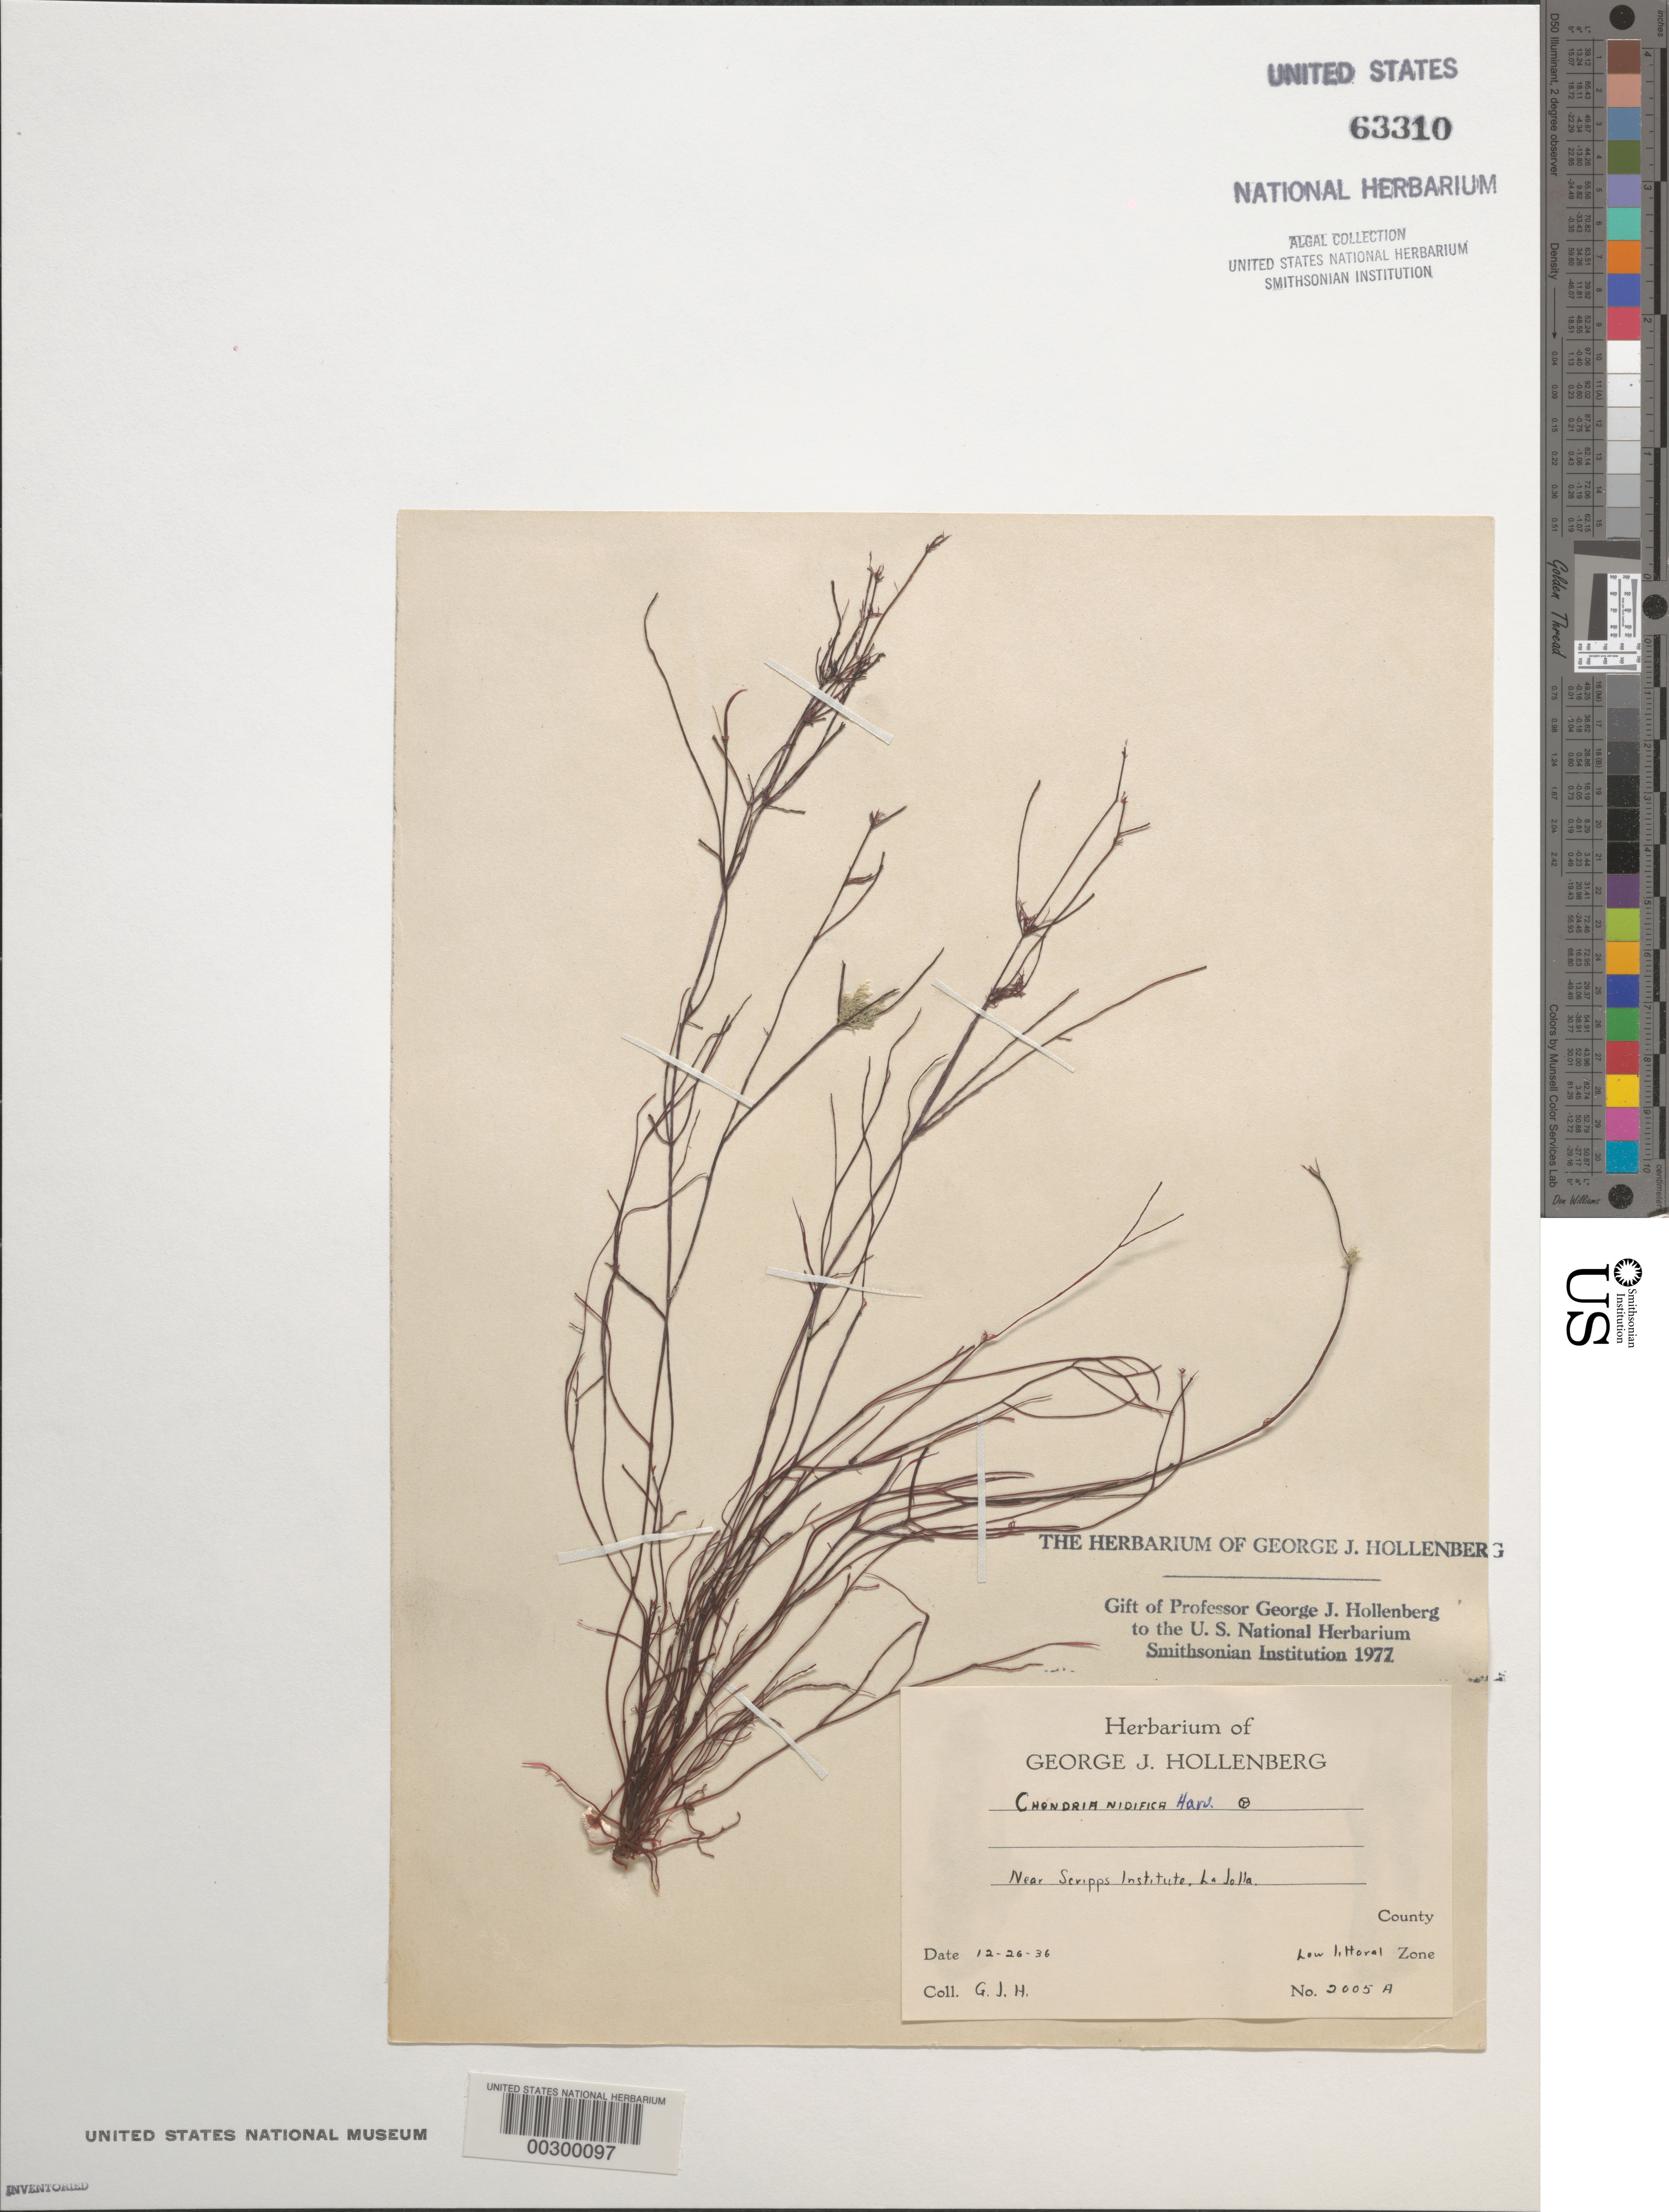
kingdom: Plantae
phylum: Rhodophyta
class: Florideophyceae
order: Ceramiales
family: Rhodomelaceae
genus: Neochondria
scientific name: Neochondria nidifica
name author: (Harvey) Sutti et al.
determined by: Algae name updating Project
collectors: G. Hollenberg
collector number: GJH 2005a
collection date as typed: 26 Dec 1936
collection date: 1936-12-26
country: United States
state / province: California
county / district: San Diego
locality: La Jolla, near Scripps Institution of Oceanography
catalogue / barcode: US 63310